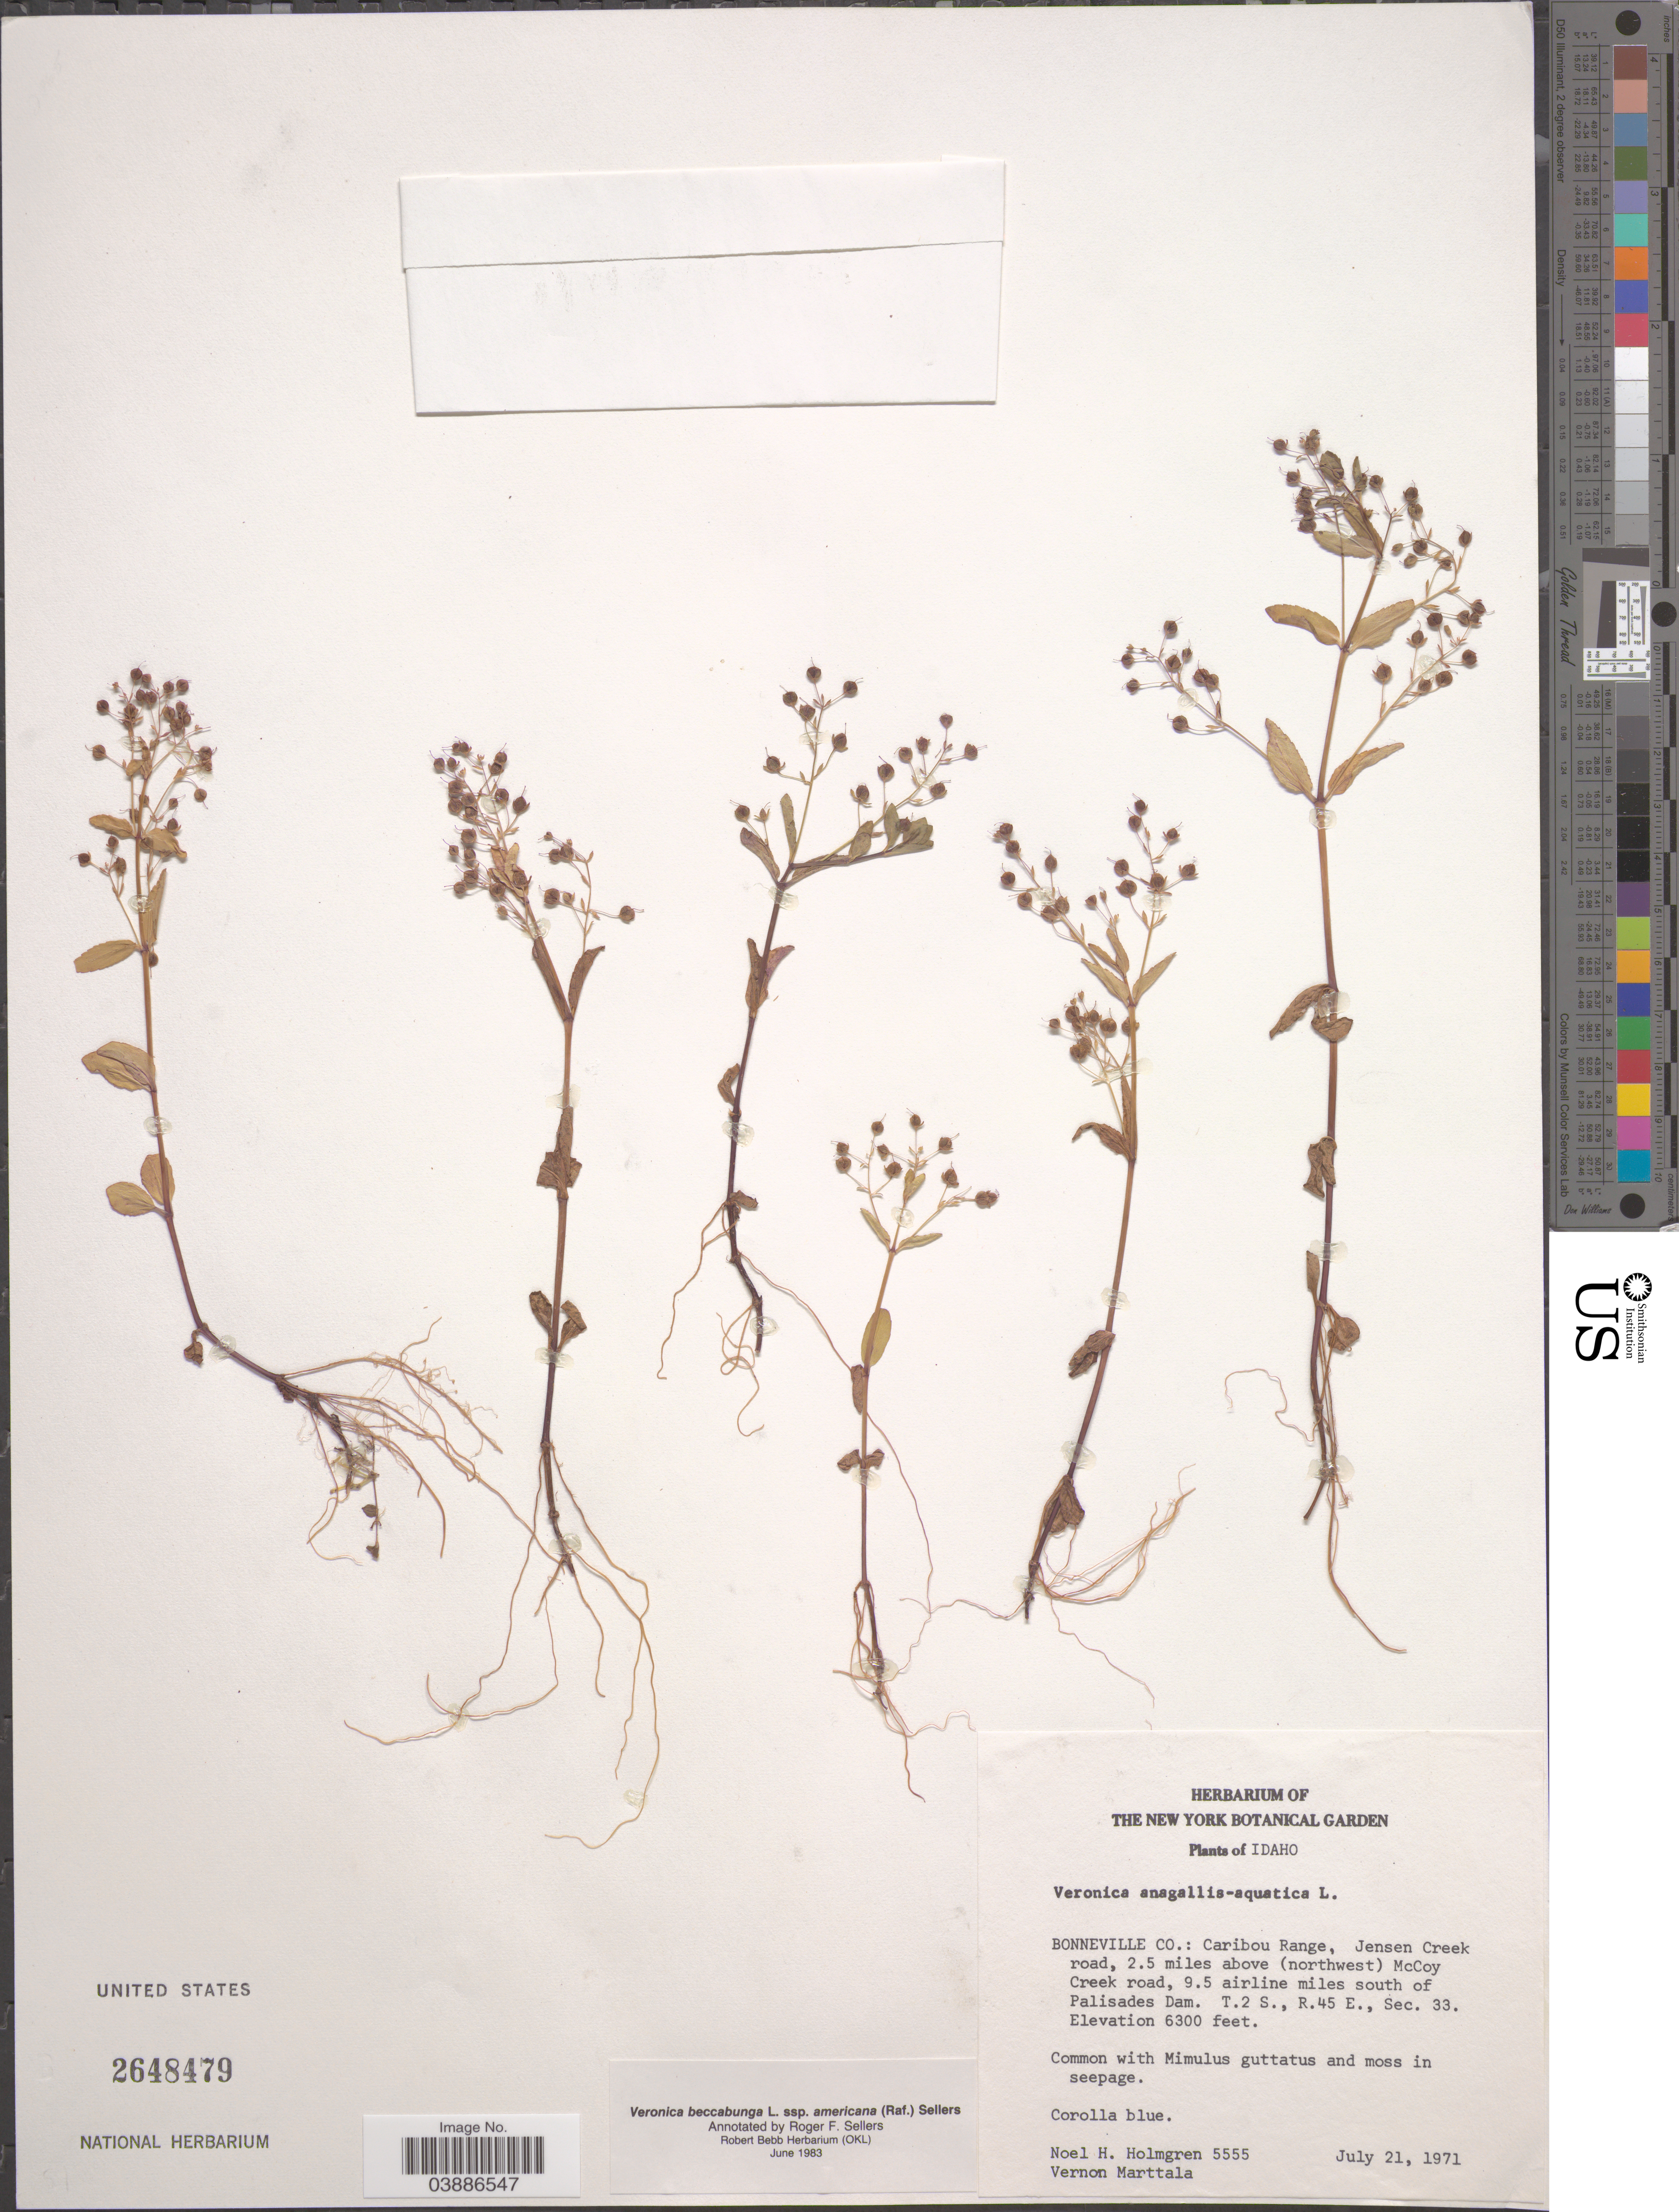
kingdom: Plantae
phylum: Tracheophyta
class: Magnoliopsida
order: Lamiales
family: Plantaginaceae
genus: Veronica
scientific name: Veronica americana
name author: Schwein. ex Benth.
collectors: N. H. Holmgren & V. Marttala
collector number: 5555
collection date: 1971-07-21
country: United States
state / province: Idaho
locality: Bonneville Co.: Caribou Range, Jensen Creek road, 2.5 miles above (northwest) McCoy Creek road, 9.5 airline miles south of Palisades Dam. T.2 S., R.45 E., Sec. 33.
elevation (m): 1920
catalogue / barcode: US 2648479